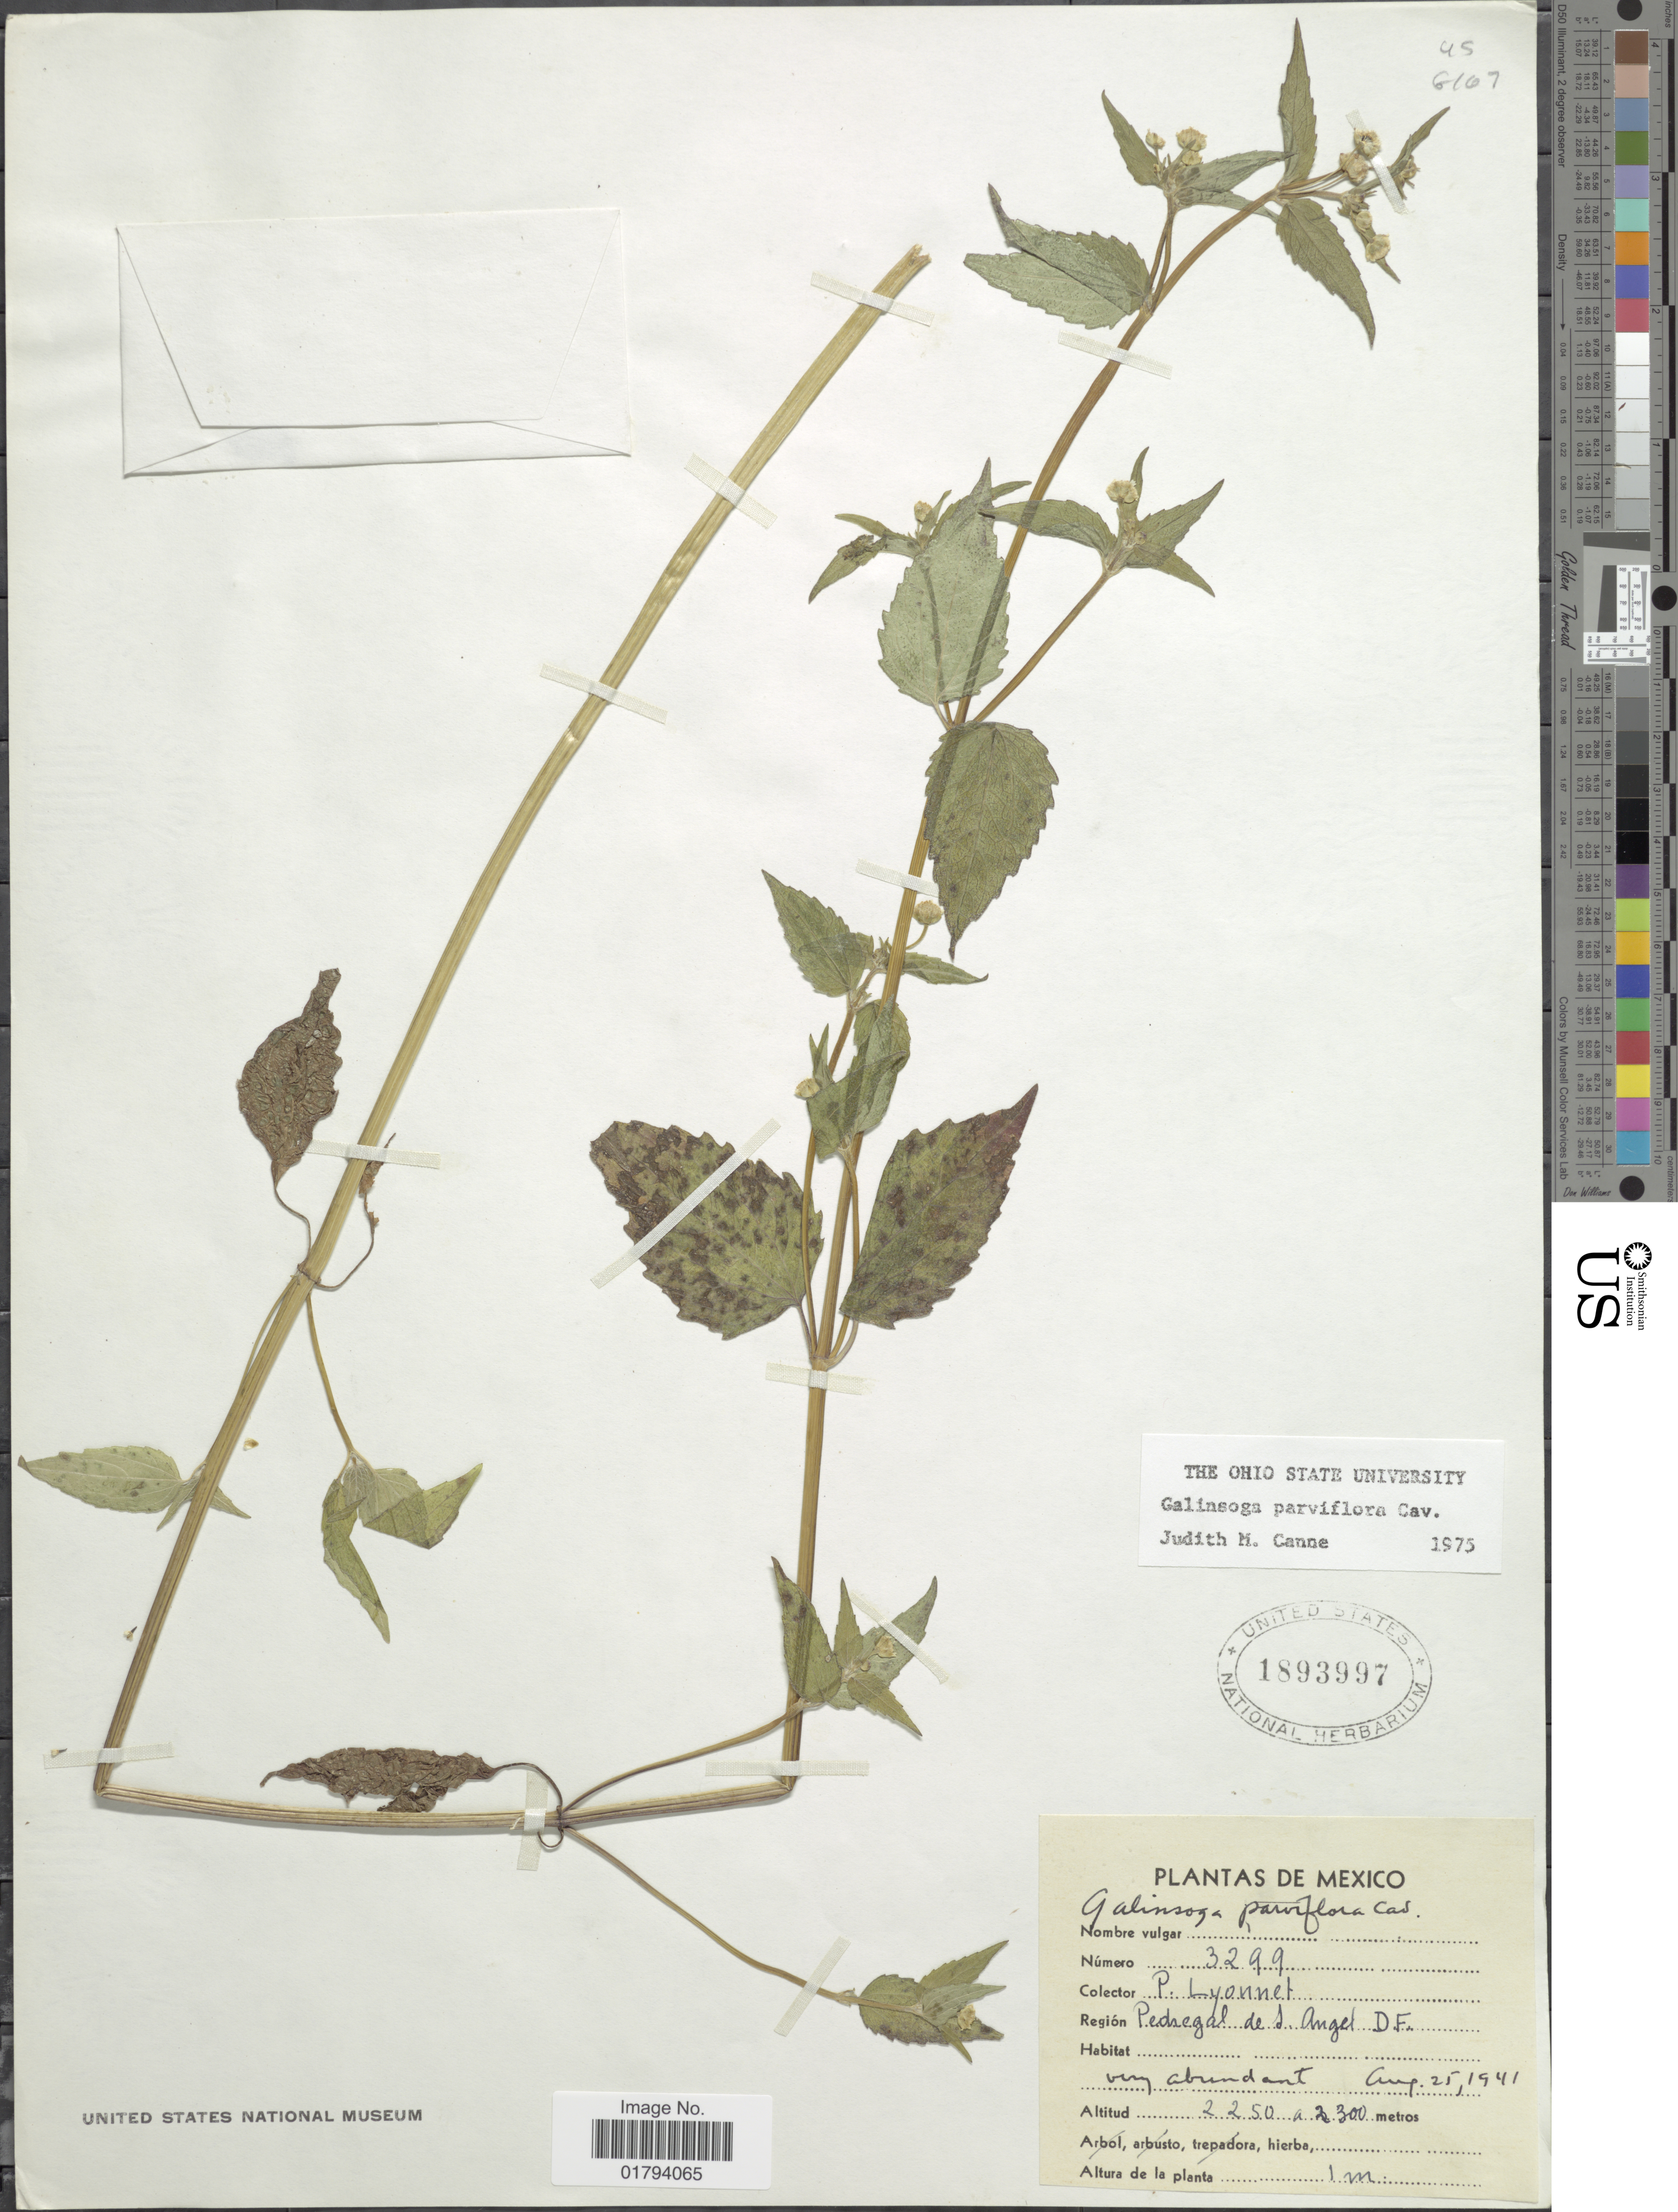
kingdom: Plantae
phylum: Tracheophyta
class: Magnoliopsida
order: Asterales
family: Asteraceae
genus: Galinsoga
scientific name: Galinsoga parviflora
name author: Cav.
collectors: P. Lyonnet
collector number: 3299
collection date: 1941-08-25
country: Mexico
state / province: Distrito Federal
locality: Pedregal de S. Angel.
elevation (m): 2250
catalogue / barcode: US 1893997